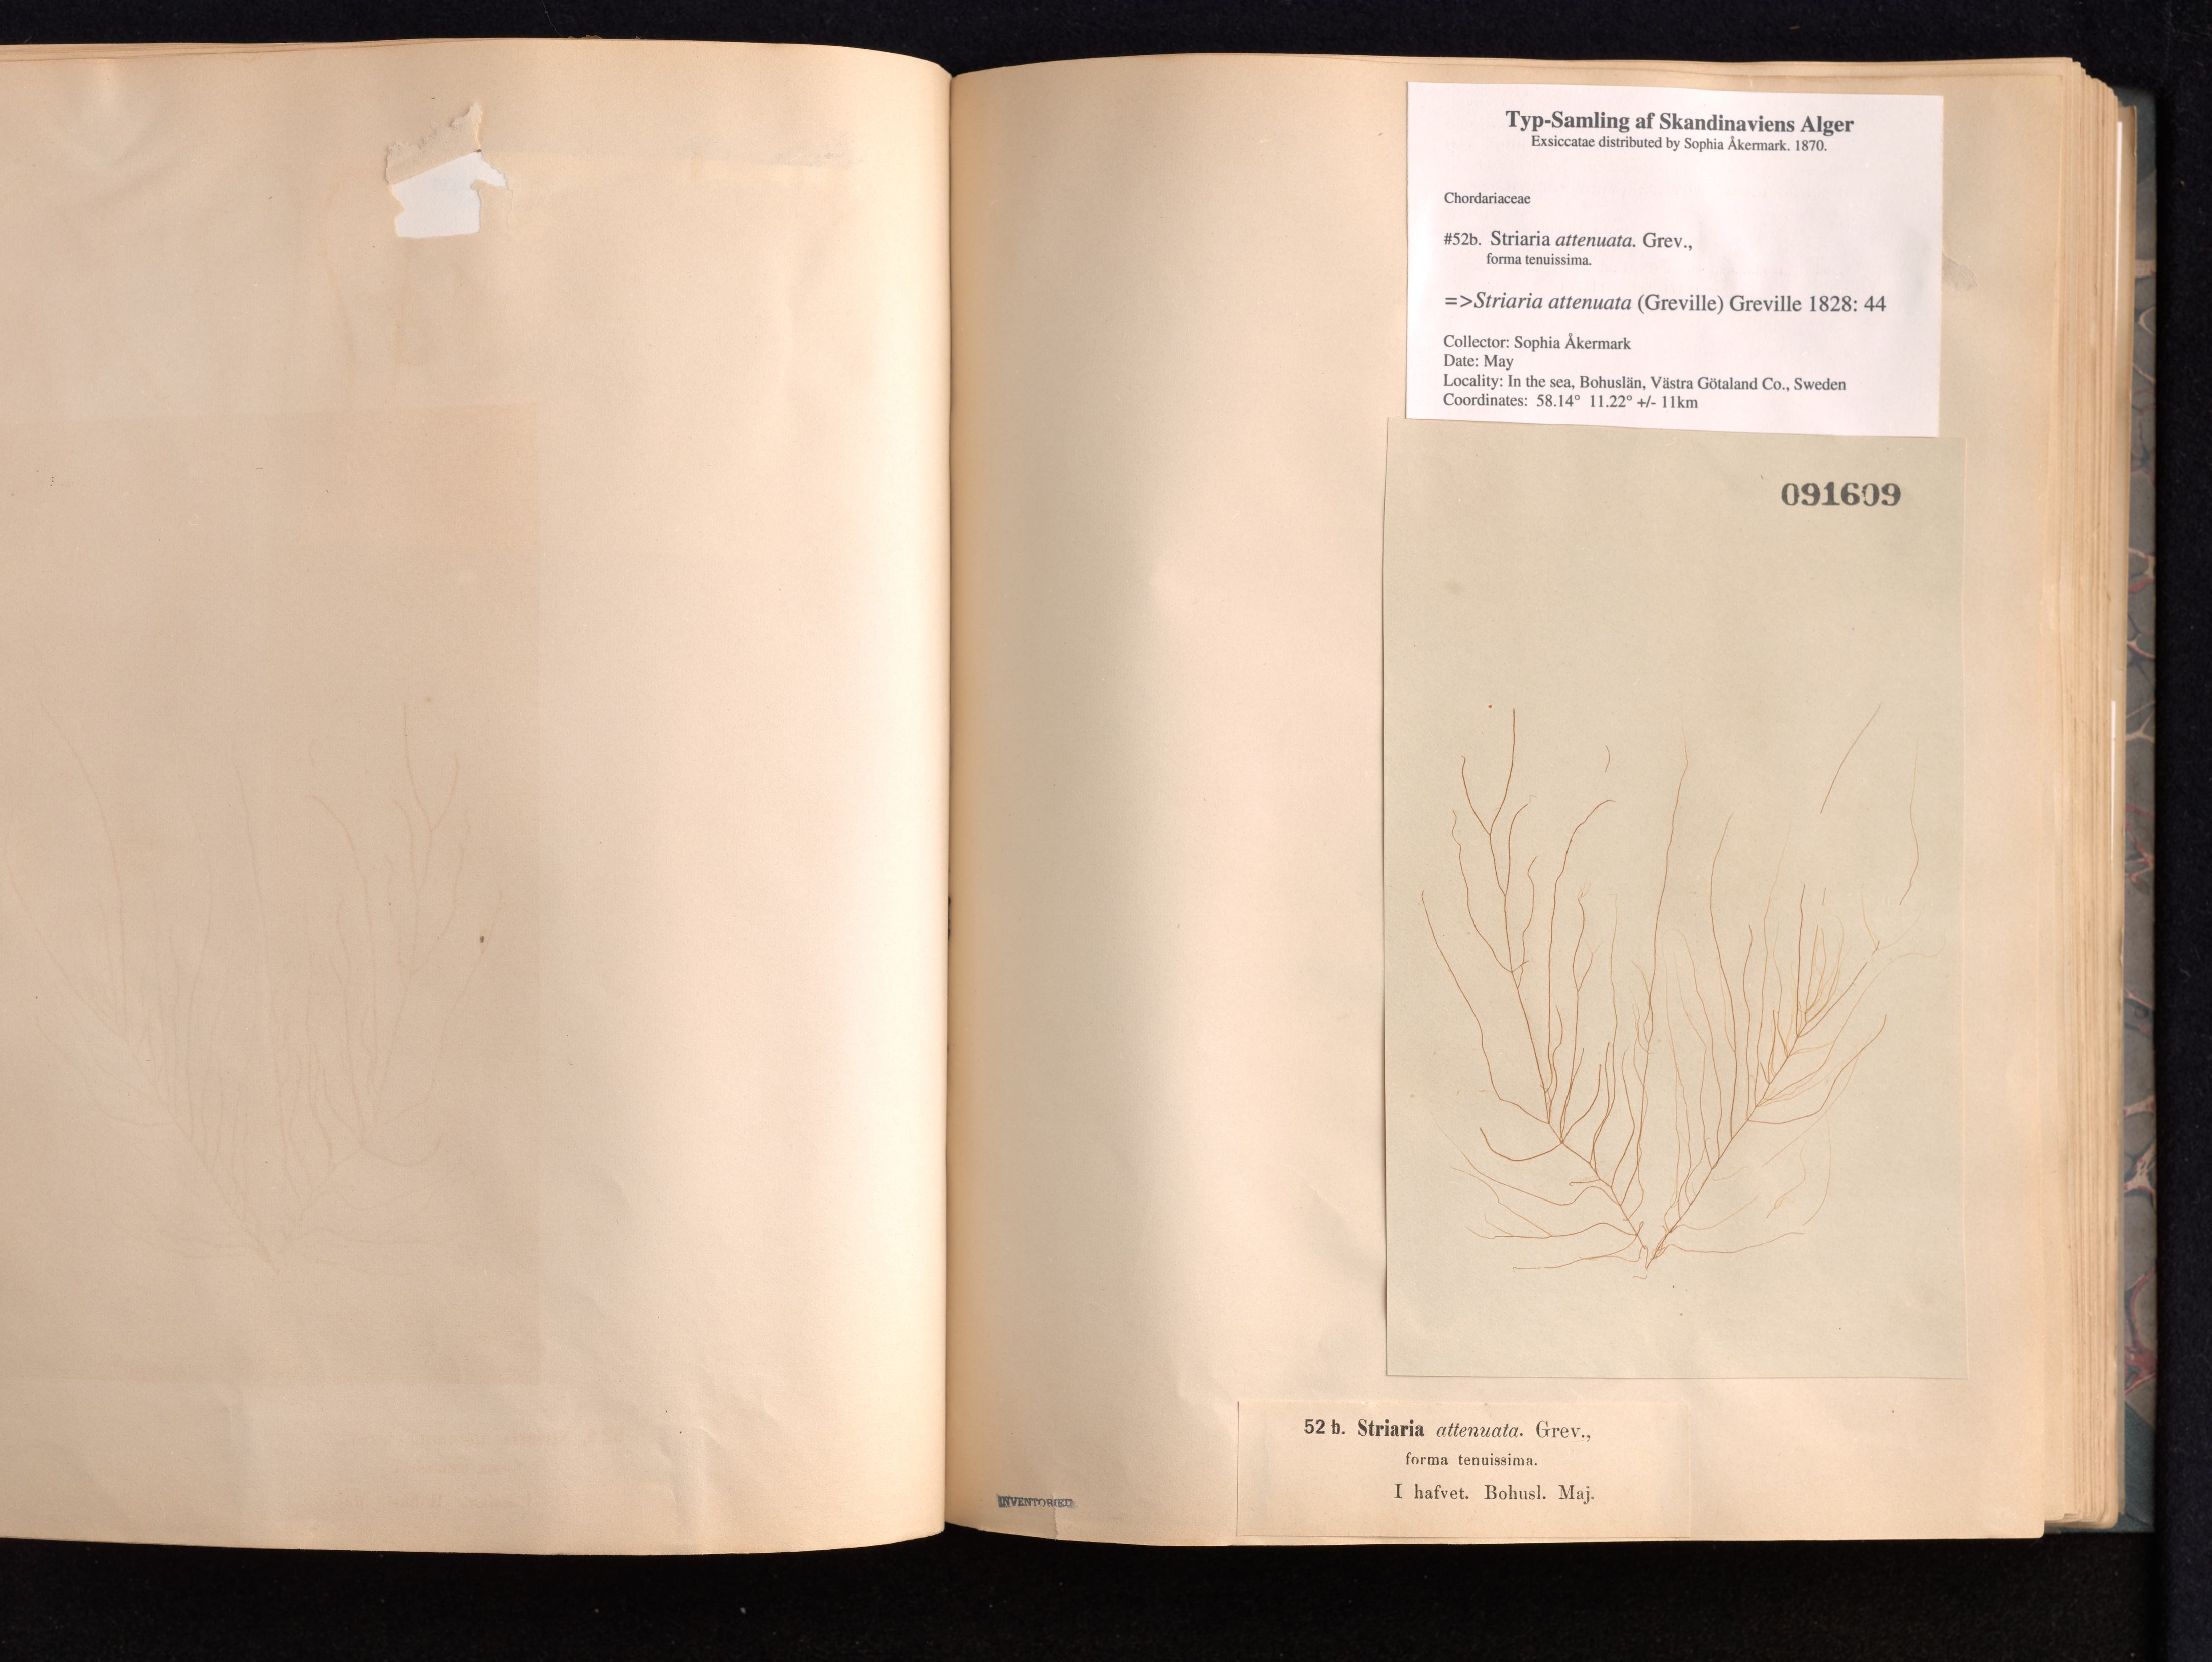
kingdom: Chromista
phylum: Ochrophyta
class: Phaeophyceae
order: Dictyosiphonales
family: Striariaceae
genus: Striaria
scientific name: Striaria attenuata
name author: (Grev.) Grev.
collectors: S. Akermark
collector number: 52b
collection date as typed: May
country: Sweden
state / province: Västra Götaland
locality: Bohuslan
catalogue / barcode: US 91609